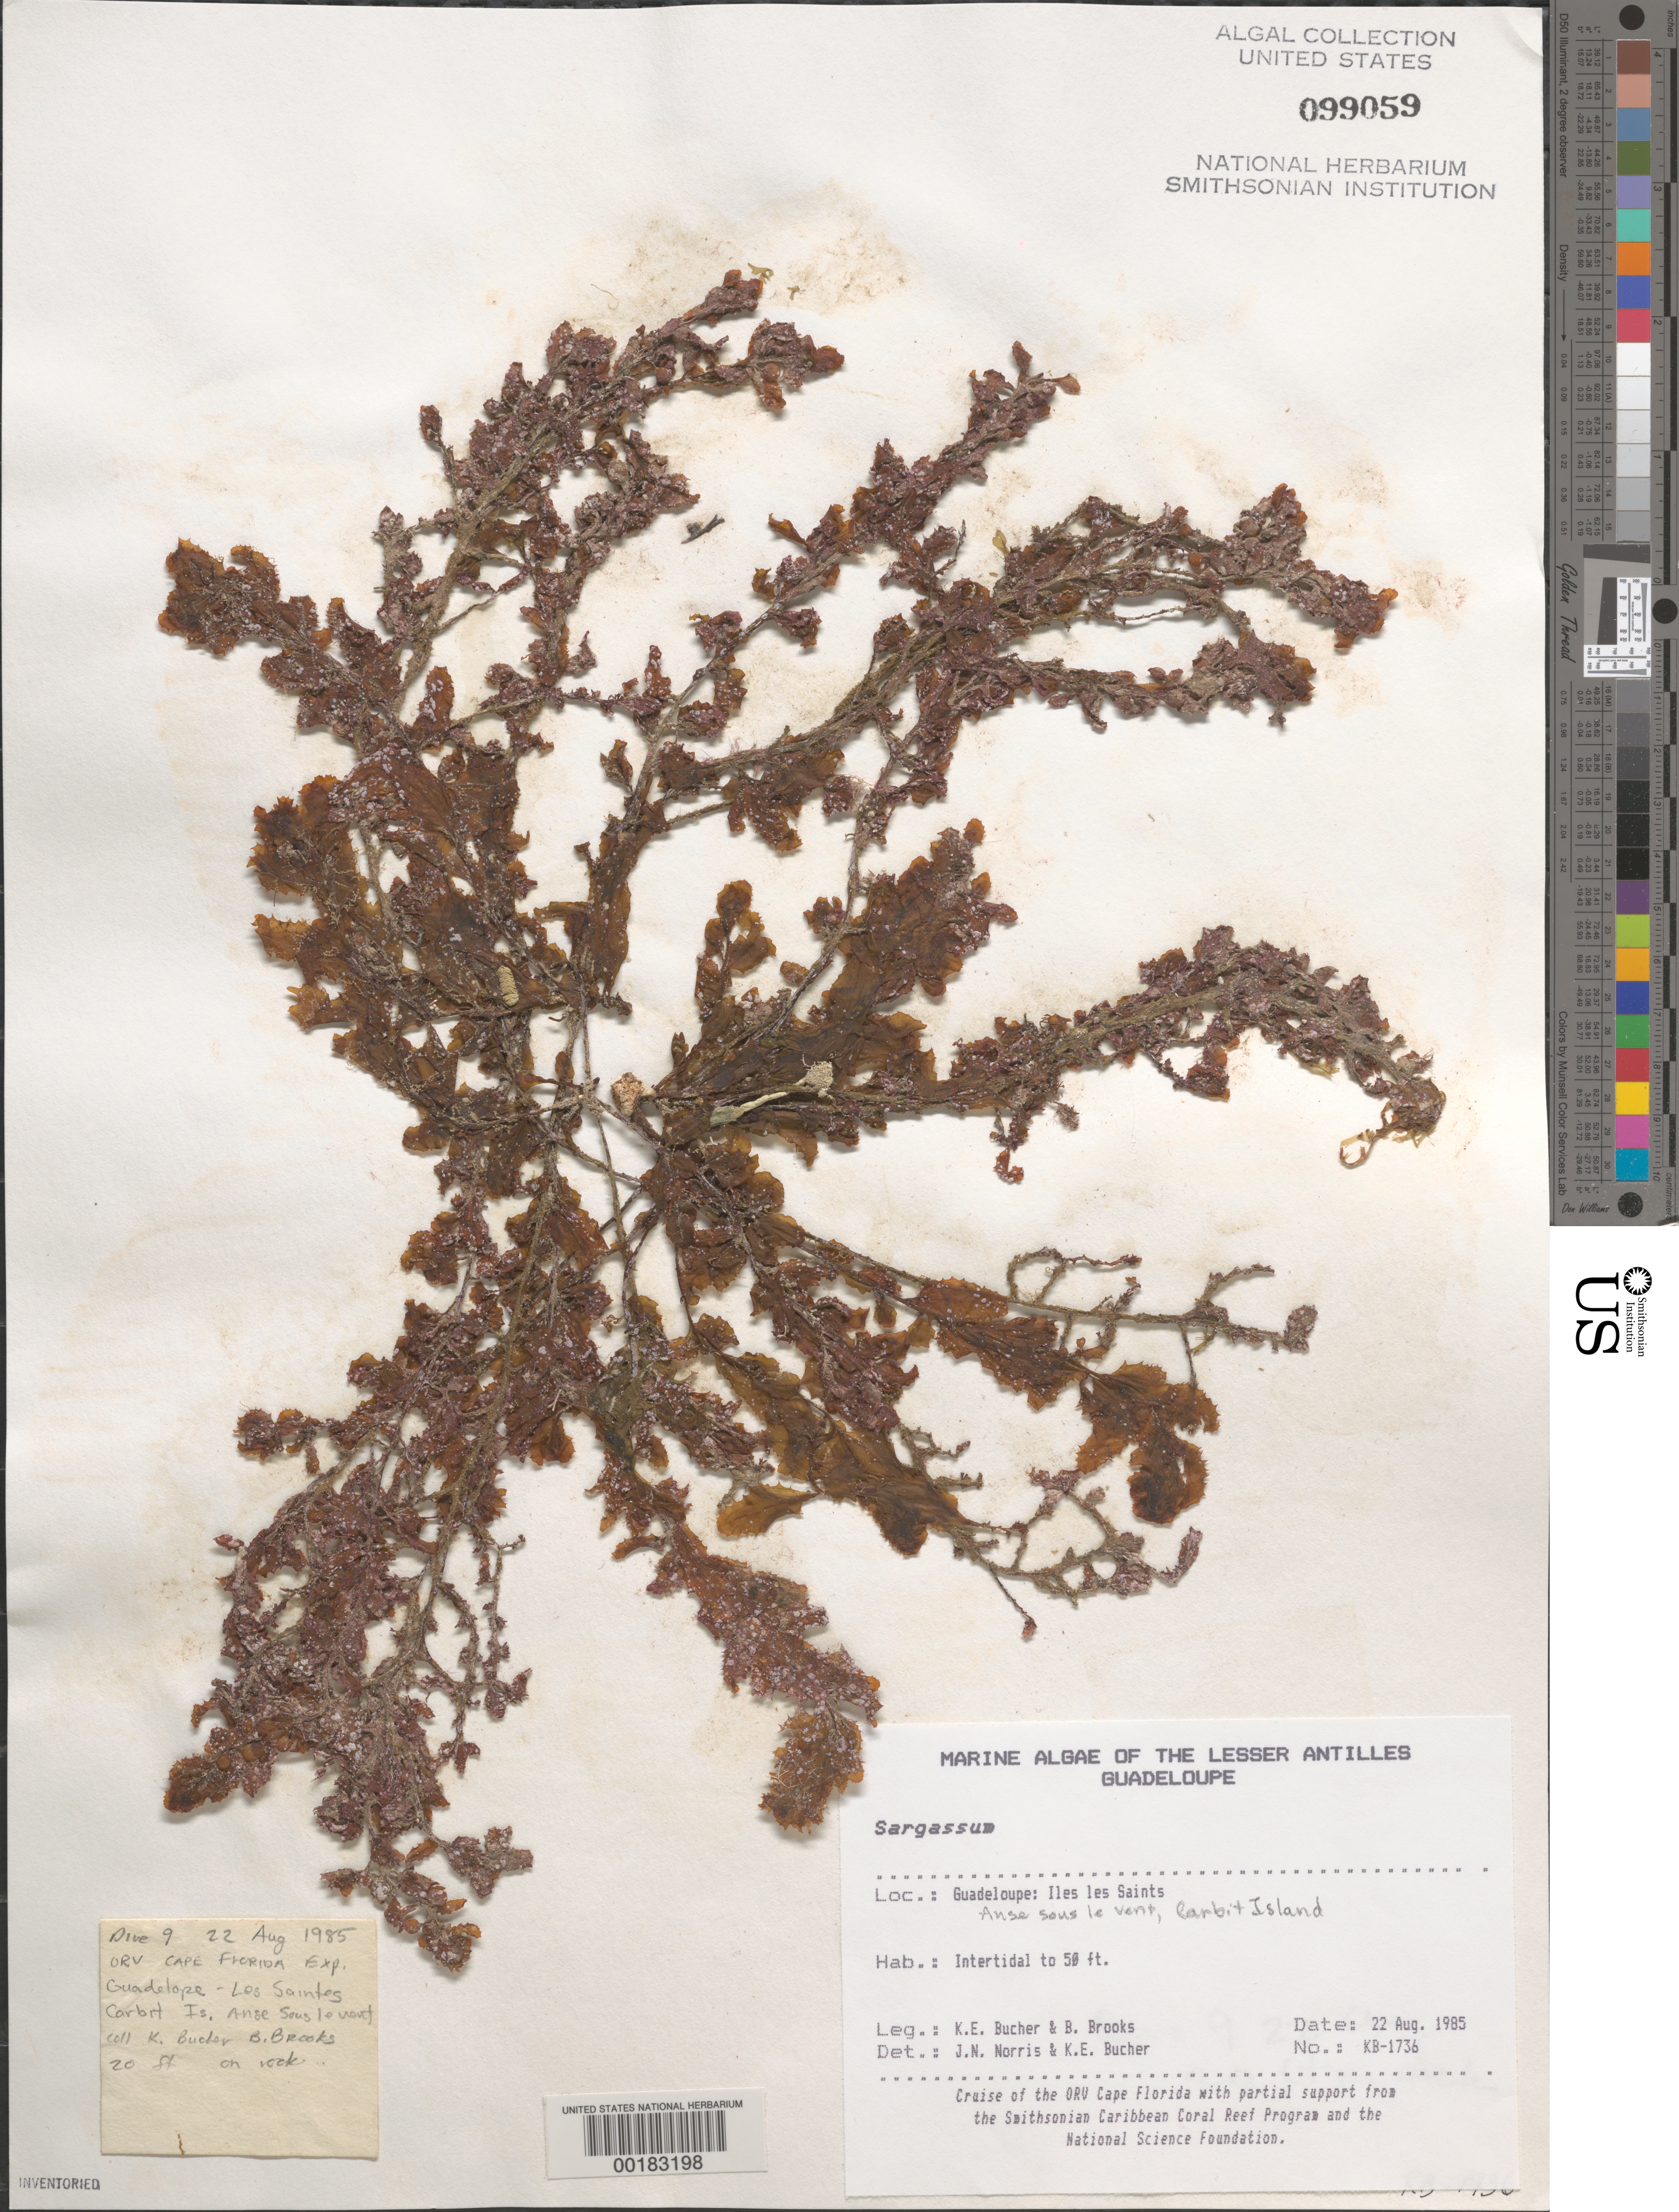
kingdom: Chromista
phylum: Ochrophyta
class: Phaeophyceae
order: Fucales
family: Sargassaceae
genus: Sargassum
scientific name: Sargassum sp.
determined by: Norris, J. N.; Bucher, K. E.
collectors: K. E. Bucher & B. Brooks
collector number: Kb-1736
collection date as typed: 22 Aug 1985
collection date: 1985-08-22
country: Guadeloupe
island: Cabrit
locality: Anse Sous le Vent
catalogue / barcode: US 99059